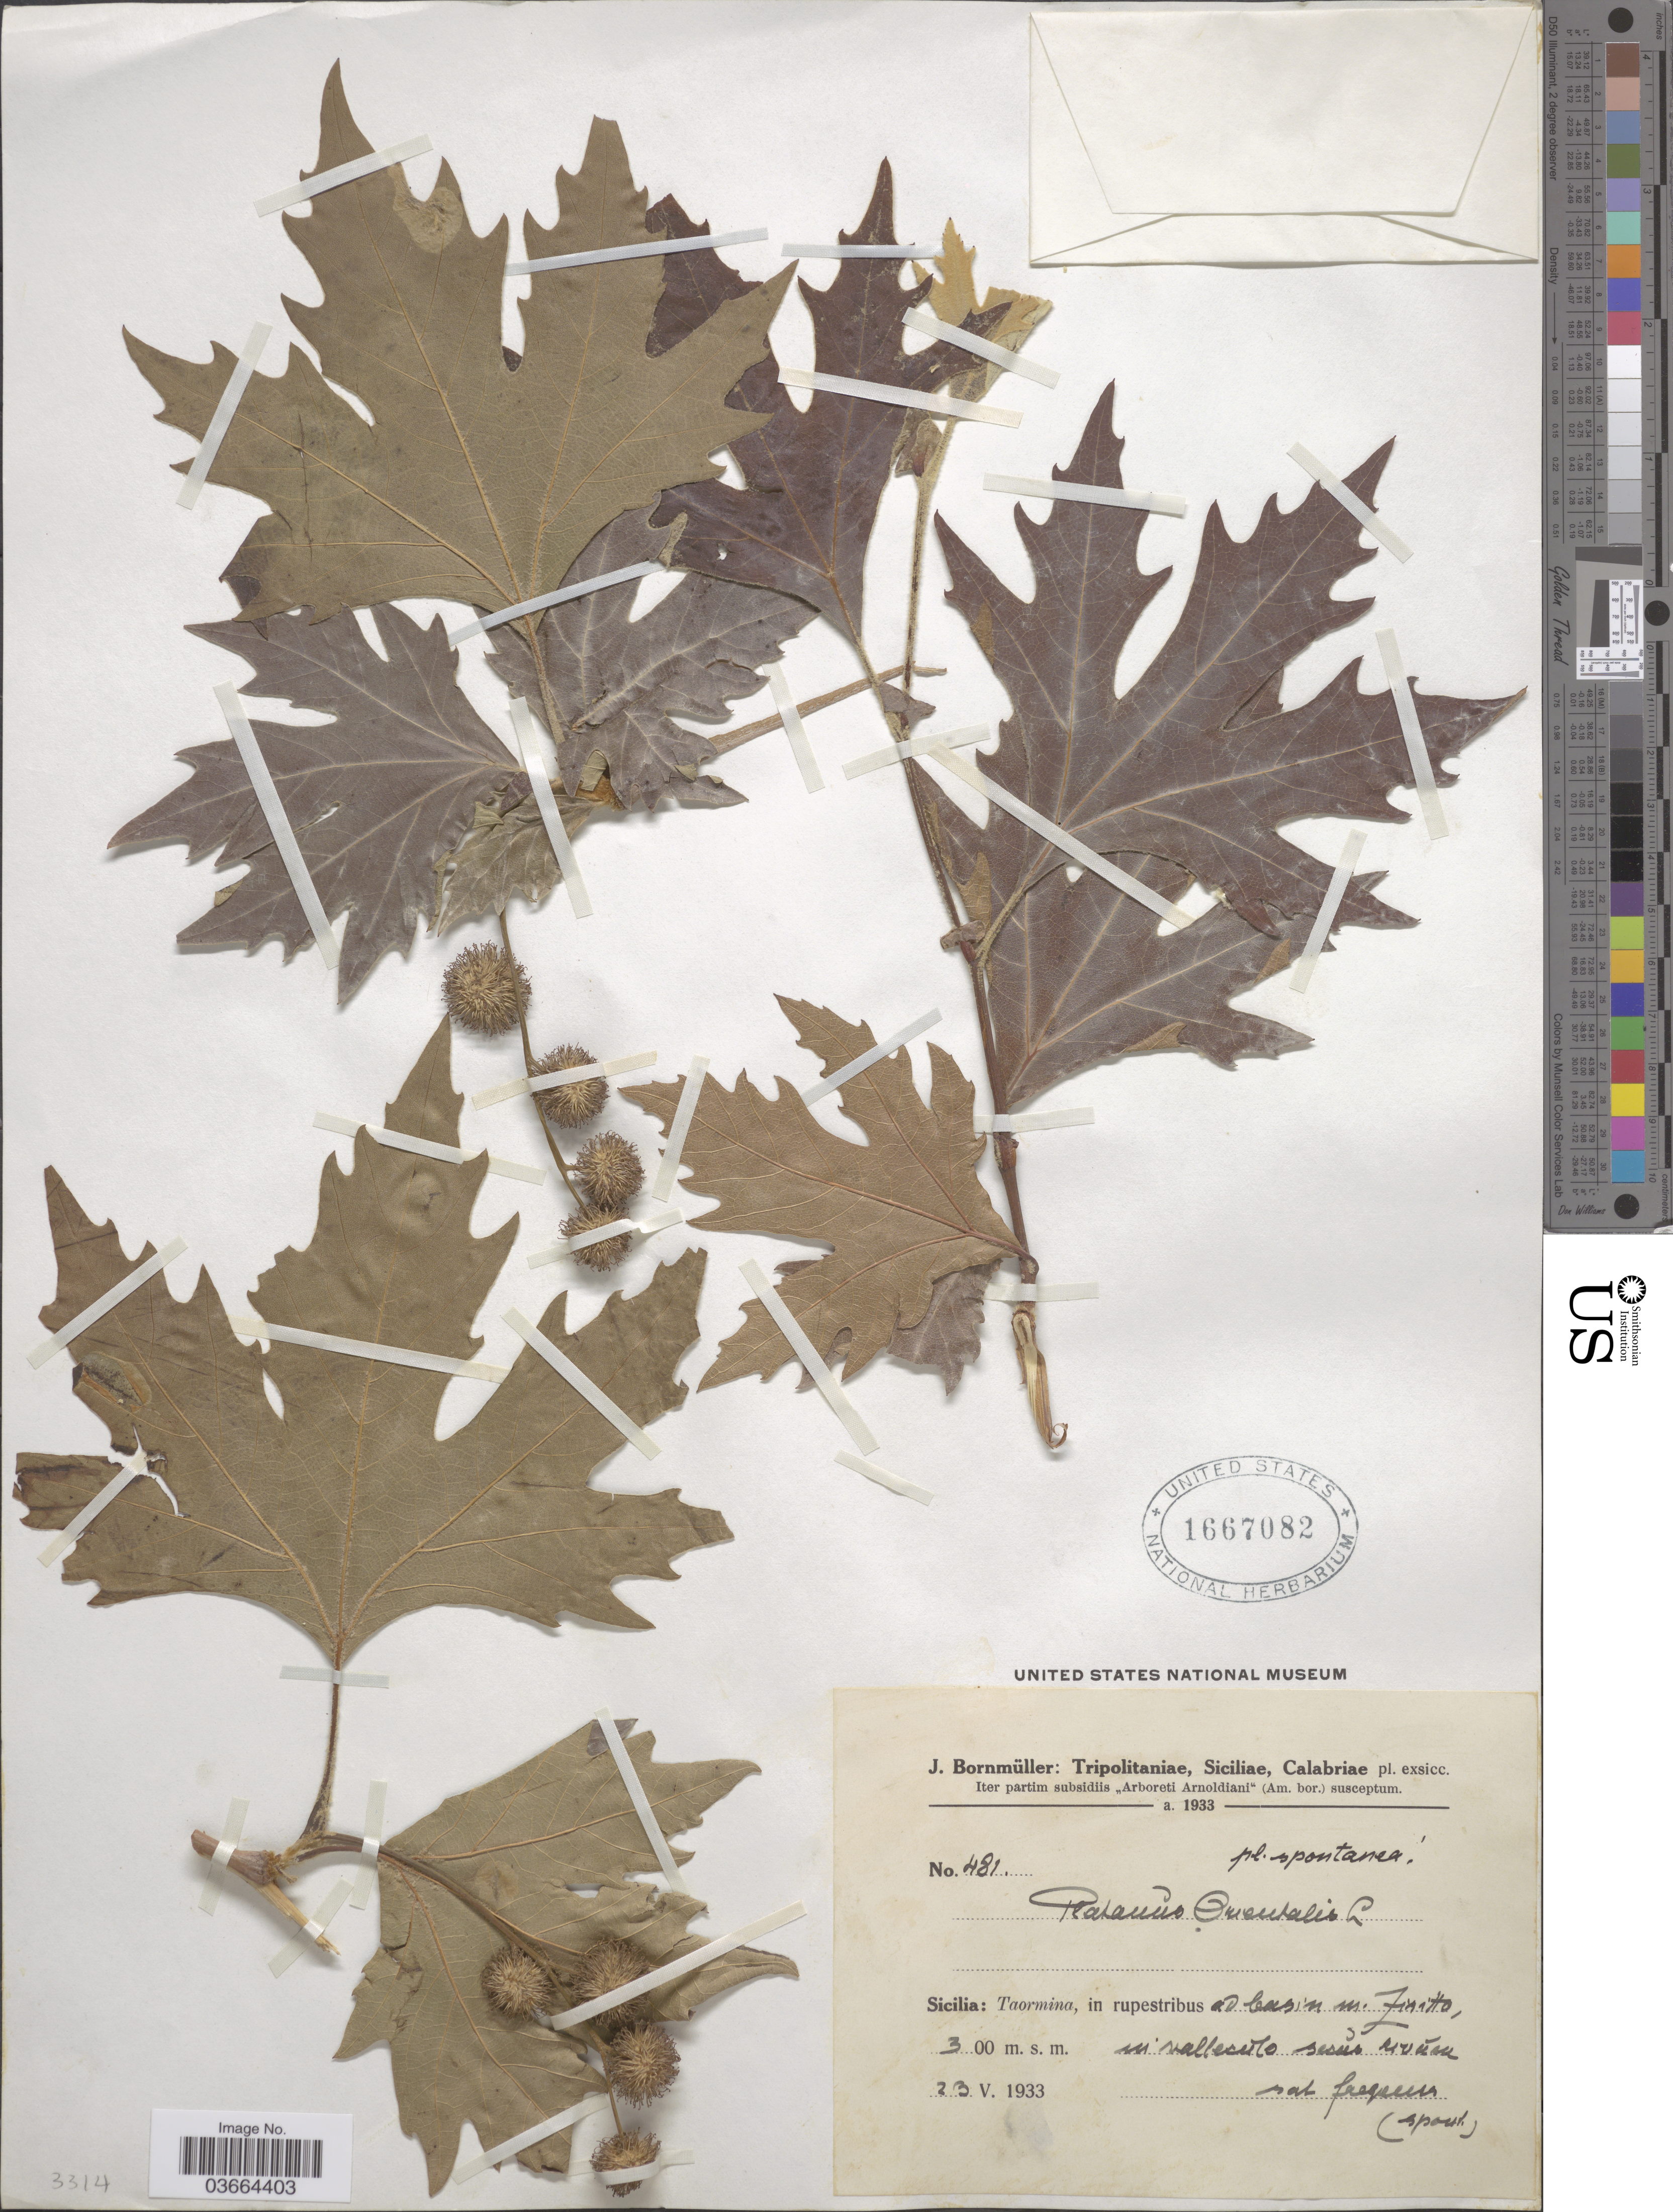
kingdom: Plantae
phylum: Tracheophyta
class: Magnoliopsida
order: Proteales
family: Platanaceae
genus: Platanus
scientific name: Platanus orientalis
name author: L.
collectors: J. Bornmüller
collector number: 481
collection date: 1933-05-23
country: Italy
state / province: Siciliana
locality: Sicilia: Taormina, in rupestribus X.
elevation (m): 300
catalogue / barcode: US 1667082